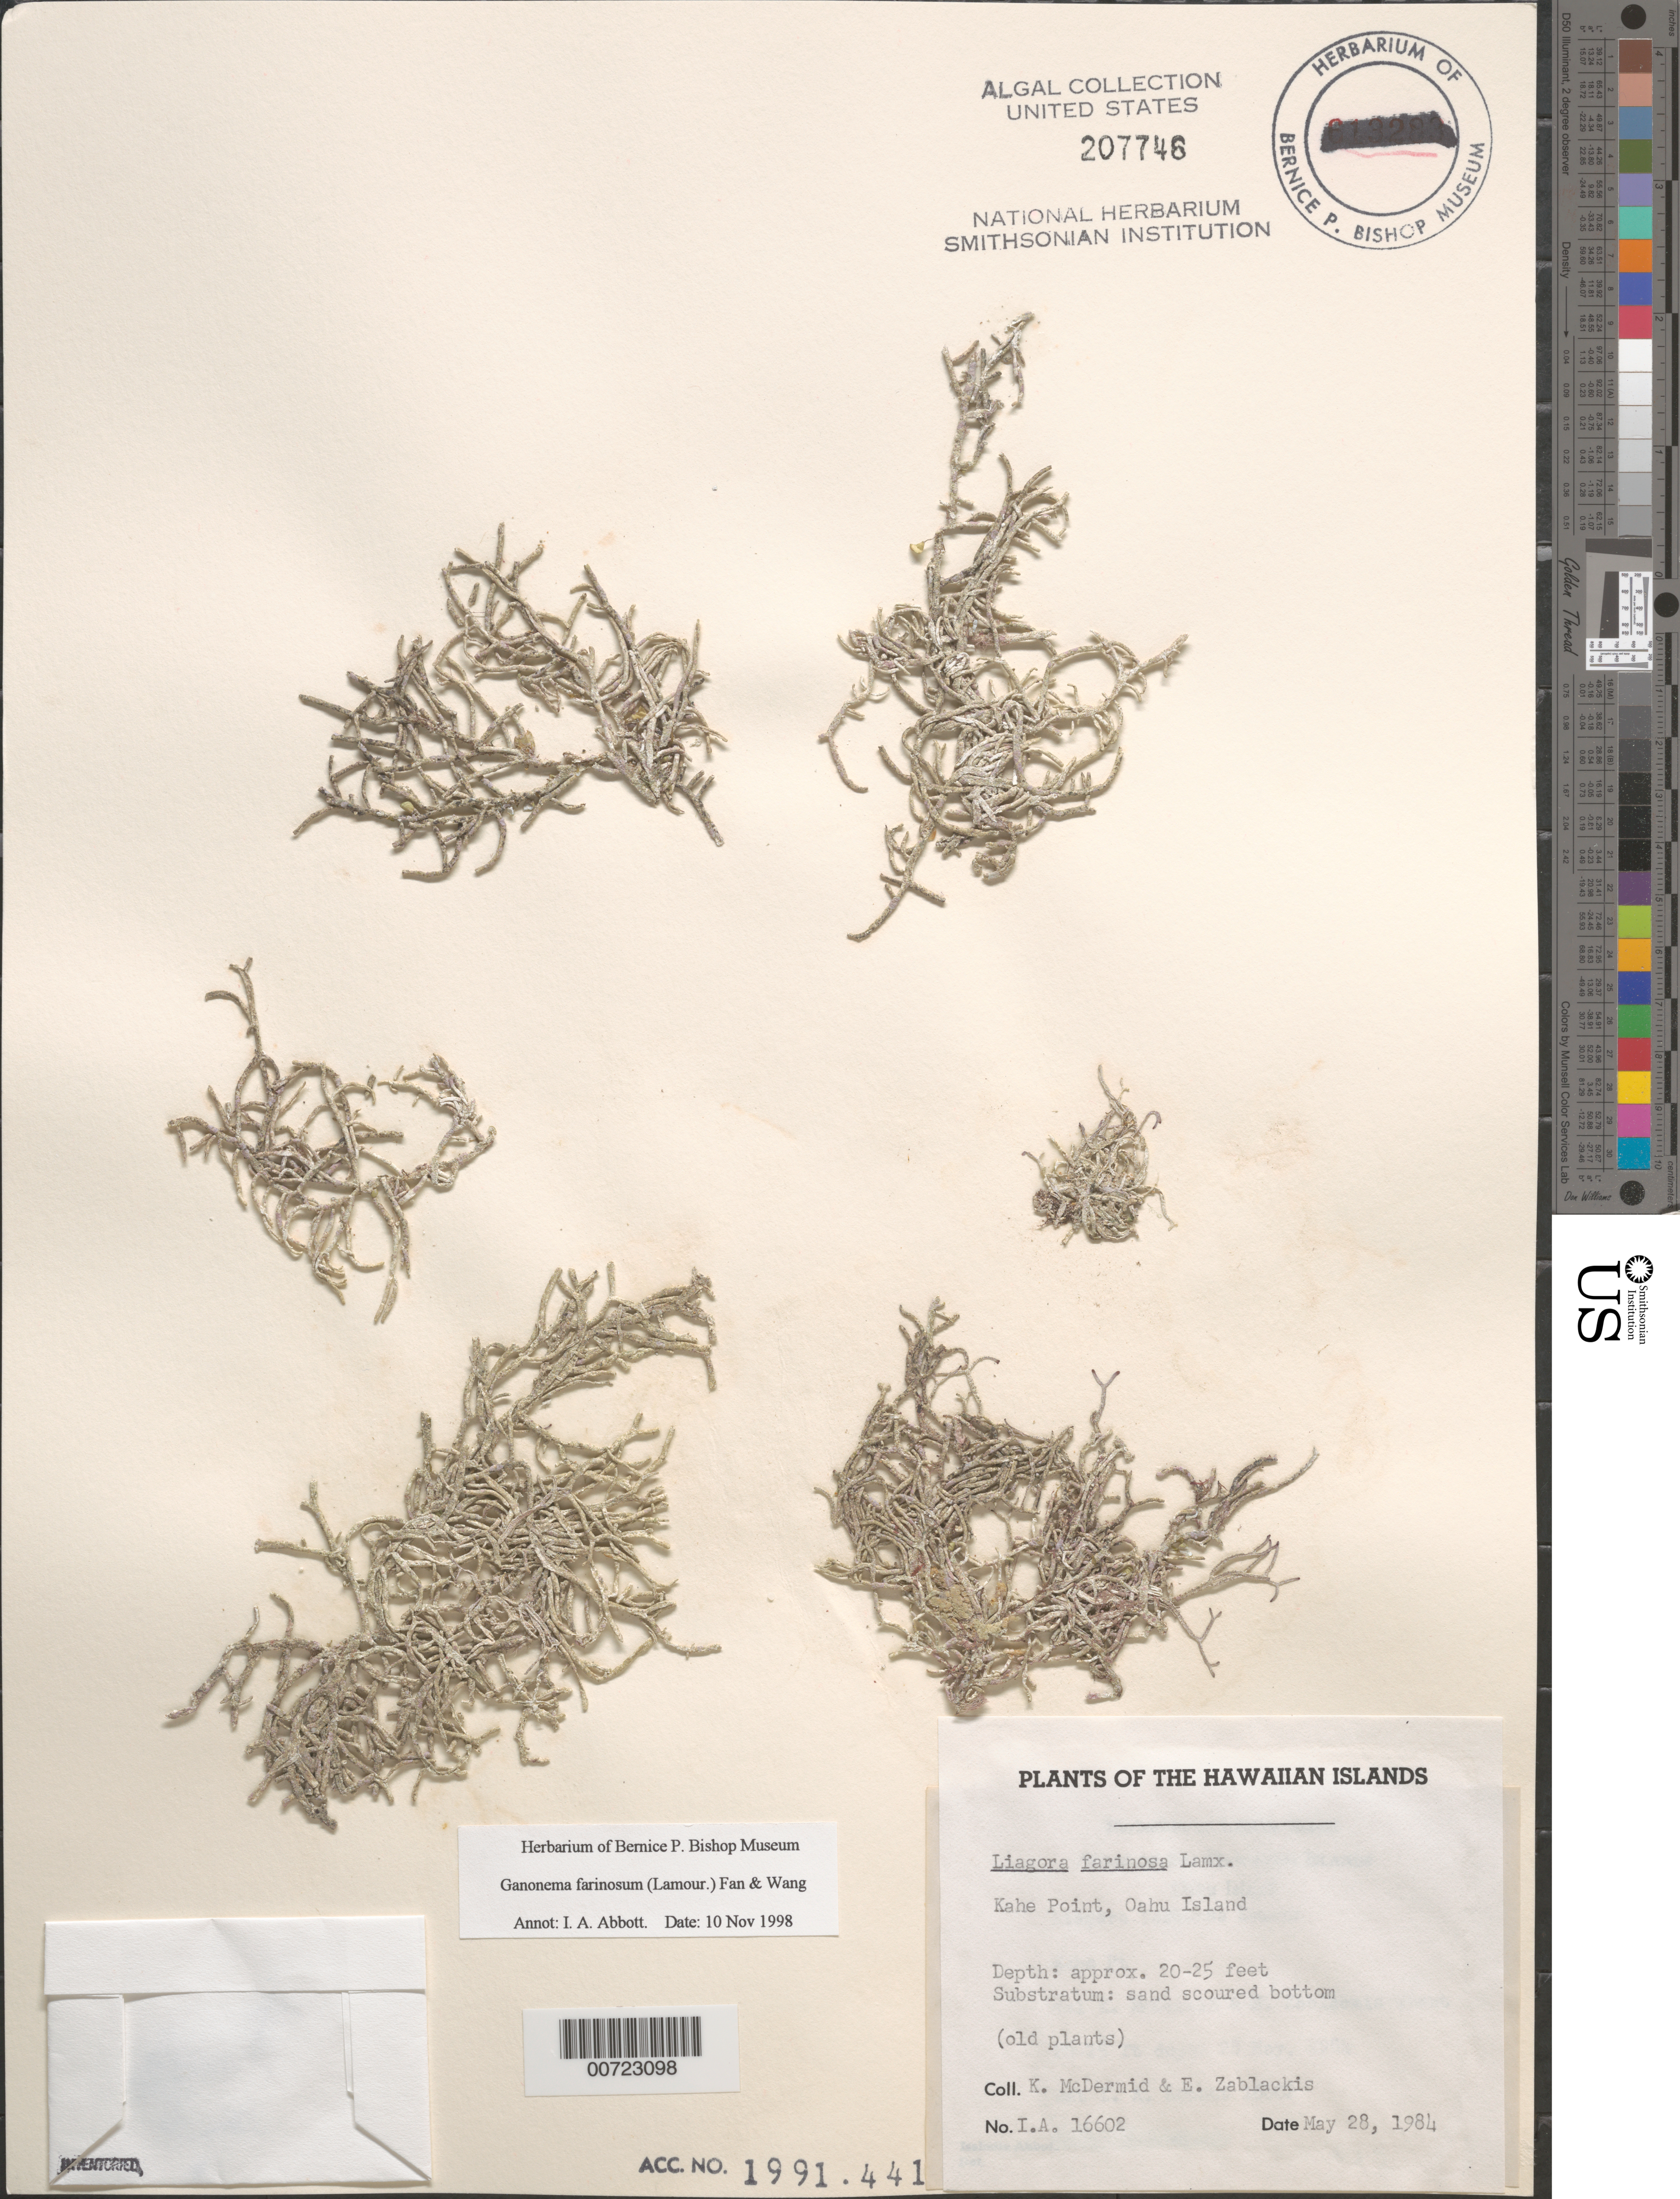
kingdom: Plantae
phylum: Rhodophyta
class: Florideophyceae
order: Nemaliales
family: Liagoraceae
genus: Ganonema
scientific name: Ganonema farinosum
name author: (J.V.Lamouroux) K.C. Fan & Yung C. Wang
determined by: Abbott, Isabella A.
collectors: K. McDermid & E. Zablackis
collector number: IAA 16602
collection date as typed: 28 May 1984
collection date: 1984-05-28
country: United States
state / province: Hawaii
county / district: Honolulu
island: Oahu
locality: Kahe Point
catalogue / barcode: US 207746